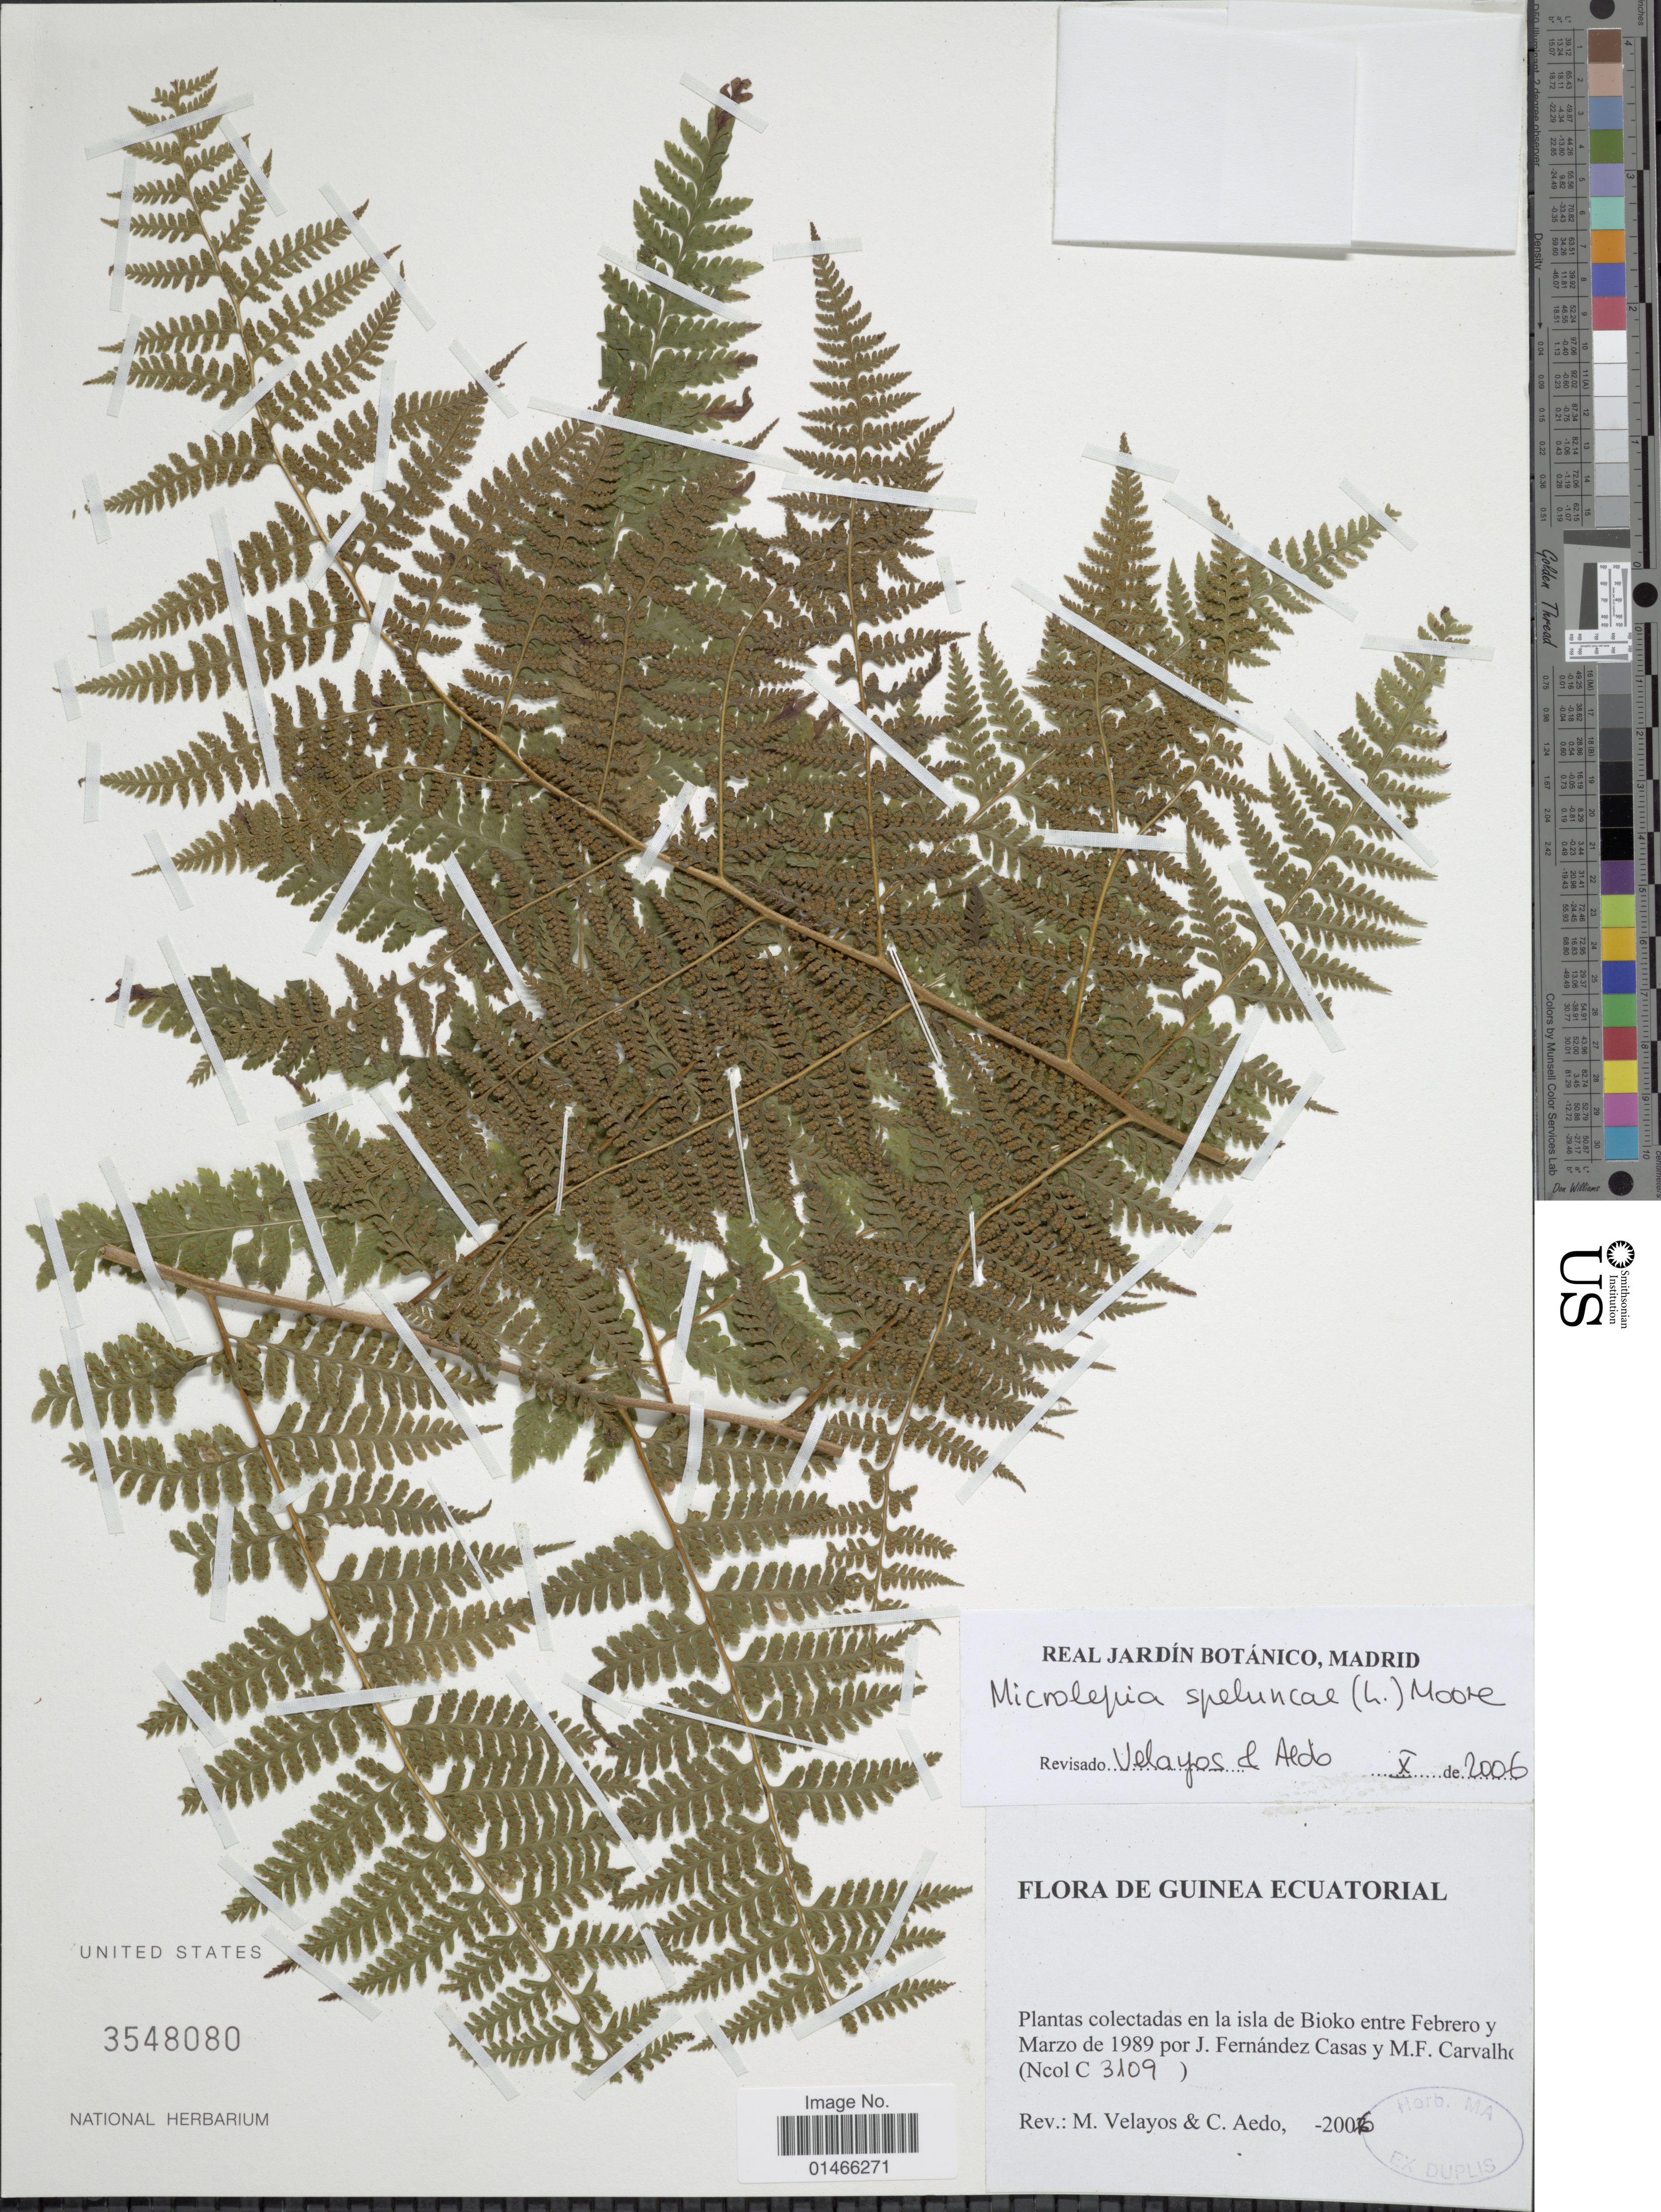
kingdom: Plantae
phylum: Tracheophyta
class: Polypodiopsida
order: Polypodiales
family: Dennstaedtiaceae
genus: Microlepia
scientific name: Microlepia speluncae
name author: (L.) T. Moore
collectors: J. Casas & M. F. Carvalho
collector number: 3109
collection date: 1989-02/1989-03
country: Equatorial Guinea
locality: Guinea Ecuatorial. La Isla de Bioko.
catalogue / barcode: US 3548080